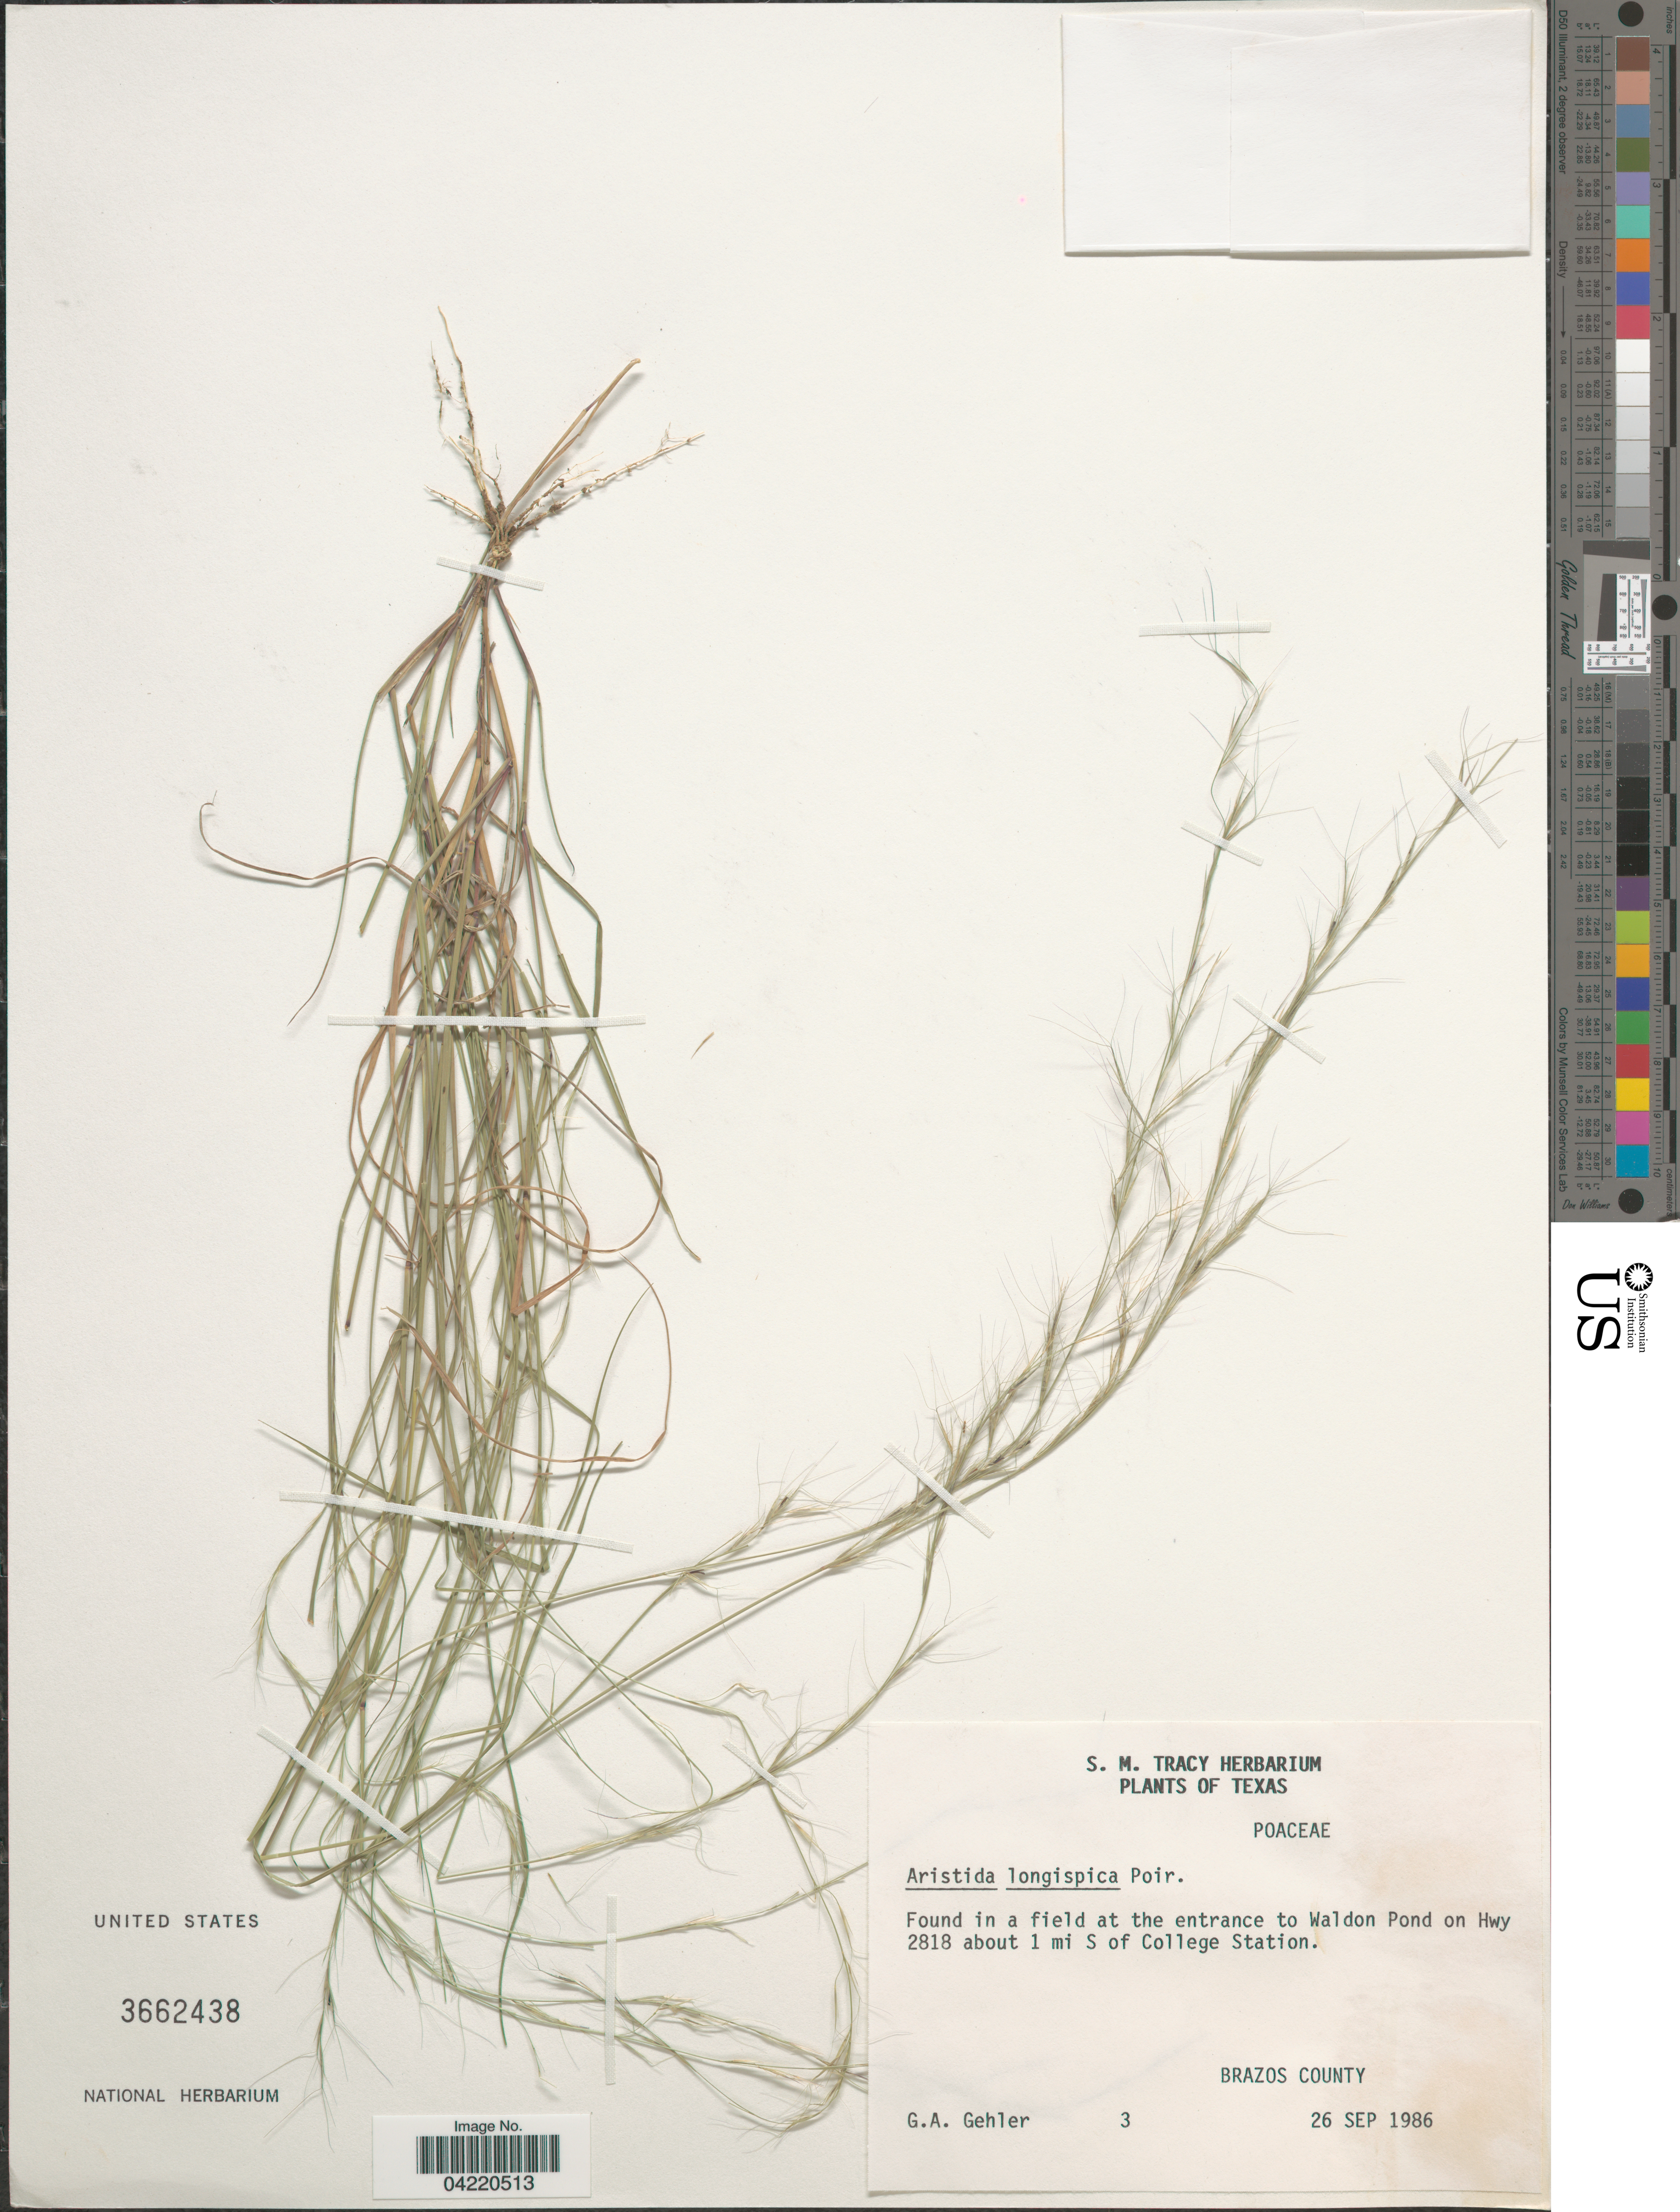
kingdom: Plantae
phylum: Tracheophyta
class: Liliopsida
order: Poales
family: Poaceae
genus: Aristida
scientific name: Aristida longespica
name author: Poir.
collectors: G. Gehler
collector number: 3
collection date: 1986-09-26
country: United States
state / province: Texas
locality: Found in a field at the entrance to Waldon Pond on Hwy 2818 about 1 mi S of College Station. Brazos County.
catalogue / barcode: US 3662438